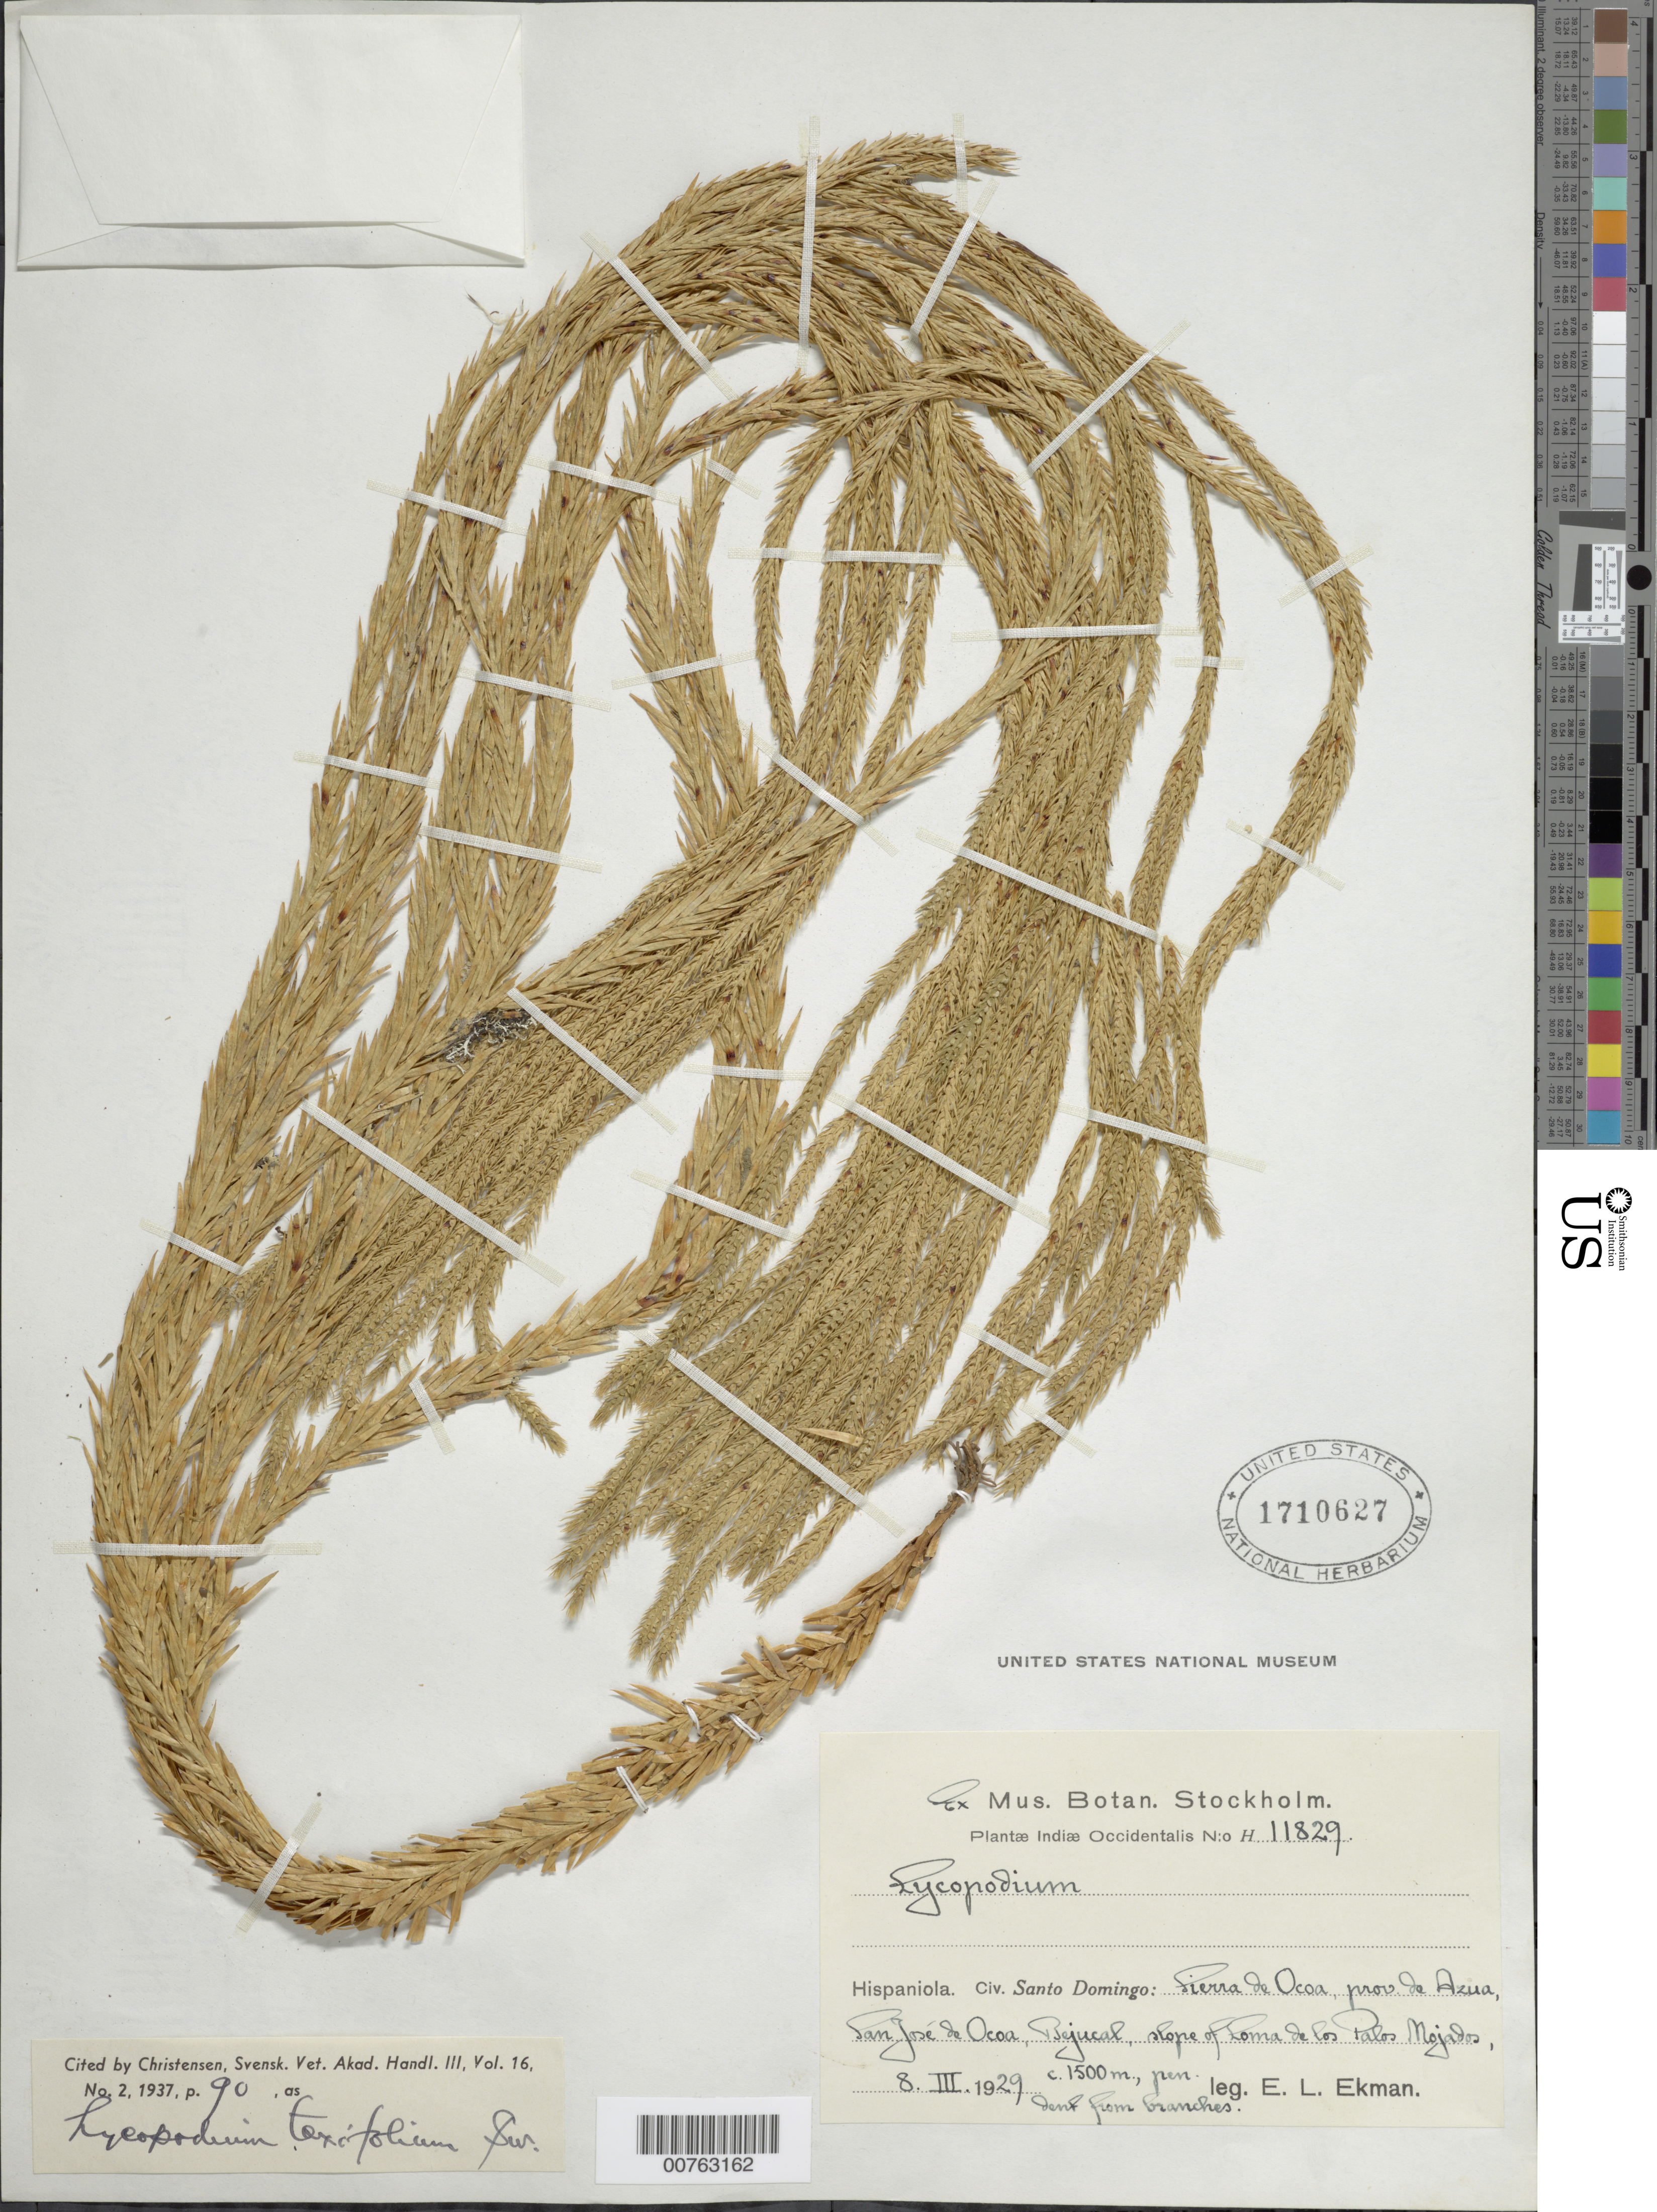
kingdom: Plantae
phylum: Tracheophyta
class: Lycopodiopsida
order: Lycopodiales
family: Lycopodiaceae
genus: Phlegmariurus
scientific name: Phlegmariurus taxifolius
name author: (Sw.) Á. Löve & D. Löve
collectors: E. L. Ekman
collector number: H 11829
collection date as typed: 08 Mar 1929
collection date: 1929-03-08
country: Dominican Republic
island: Hispaniola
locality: Sierra de Ocoa, Provincia Azua, San José de Ocoa, Bejucal, slope of Loma de los Palos Mojados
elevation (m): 1500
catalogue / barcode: US 1710627